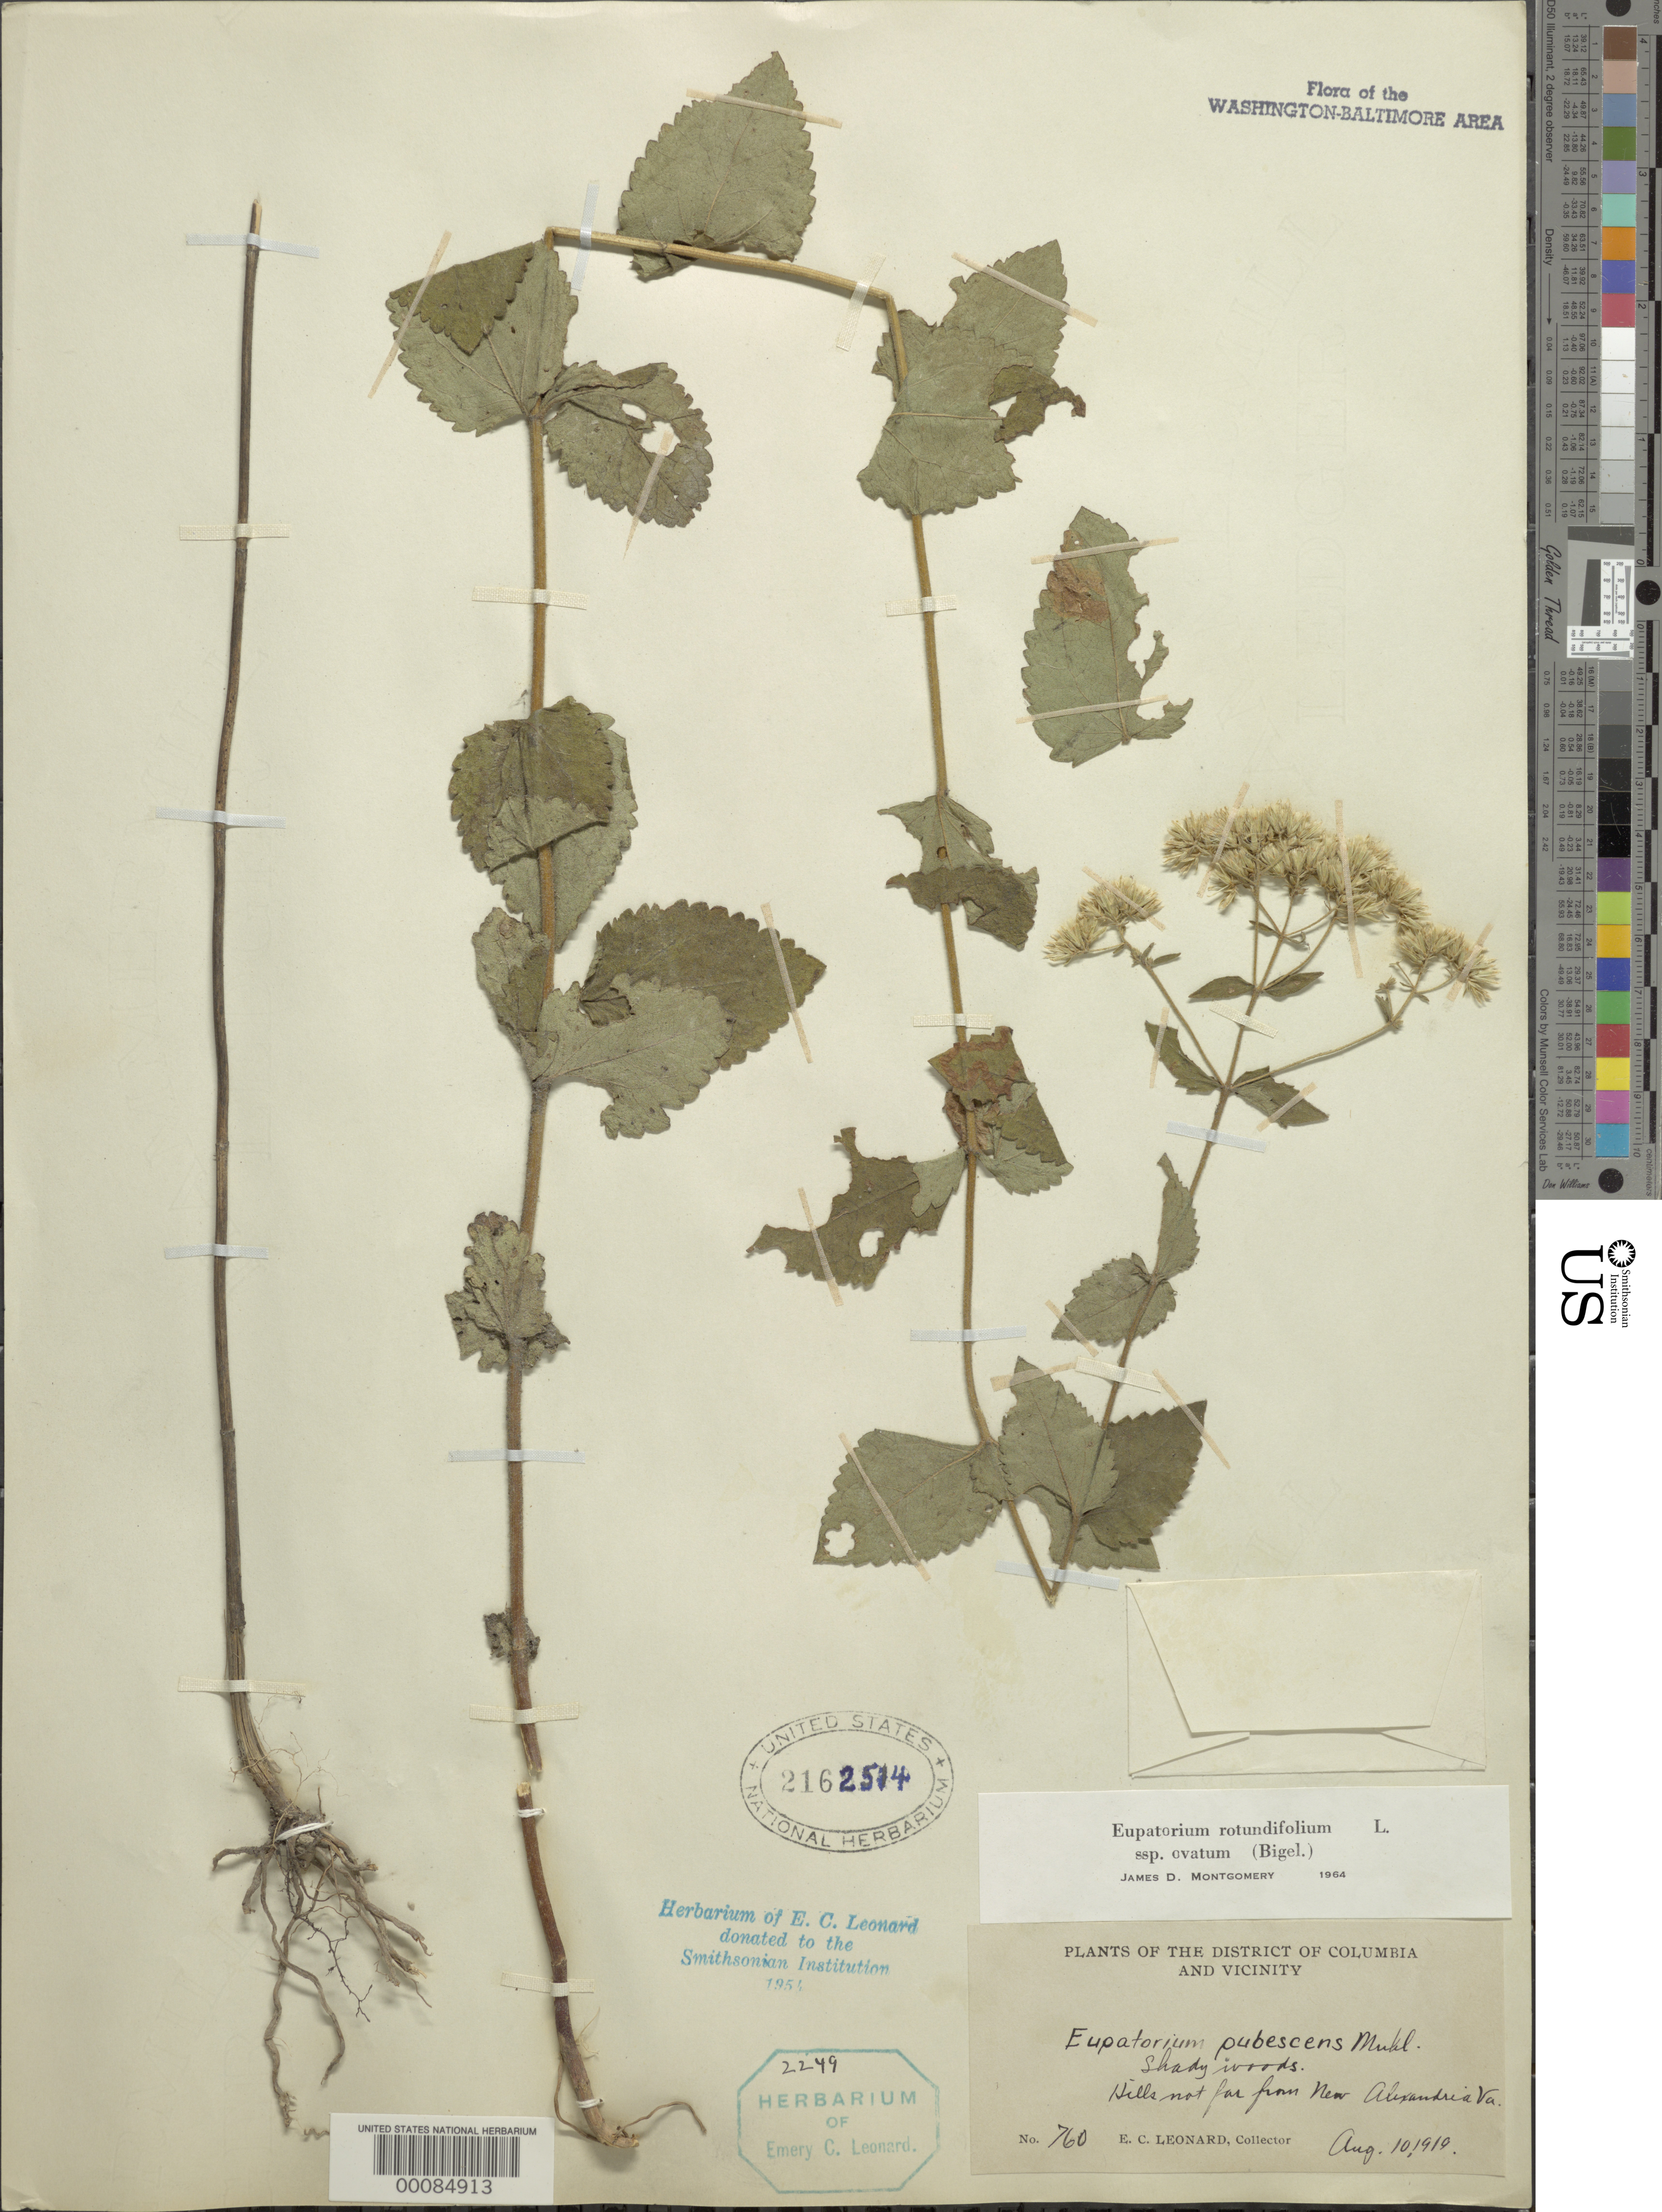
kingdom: Plantae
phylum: Tracheophyta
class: Magnoliopsida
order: Asterales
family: Asteraceae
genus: Eupatorium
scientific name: Eupatorium rotundifolium var. ovatum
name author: (Bigelow) J.D. Montgom. & Fairbrothers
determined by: Montgomery, J. D.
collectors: E. C. Leonard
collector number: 760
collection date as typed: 10 Aug 1919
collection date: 1919-08-10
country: United States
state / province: Virginia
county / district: Fairfax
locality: Near New Alexandria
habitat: Shady woods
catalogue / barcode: US 2162514